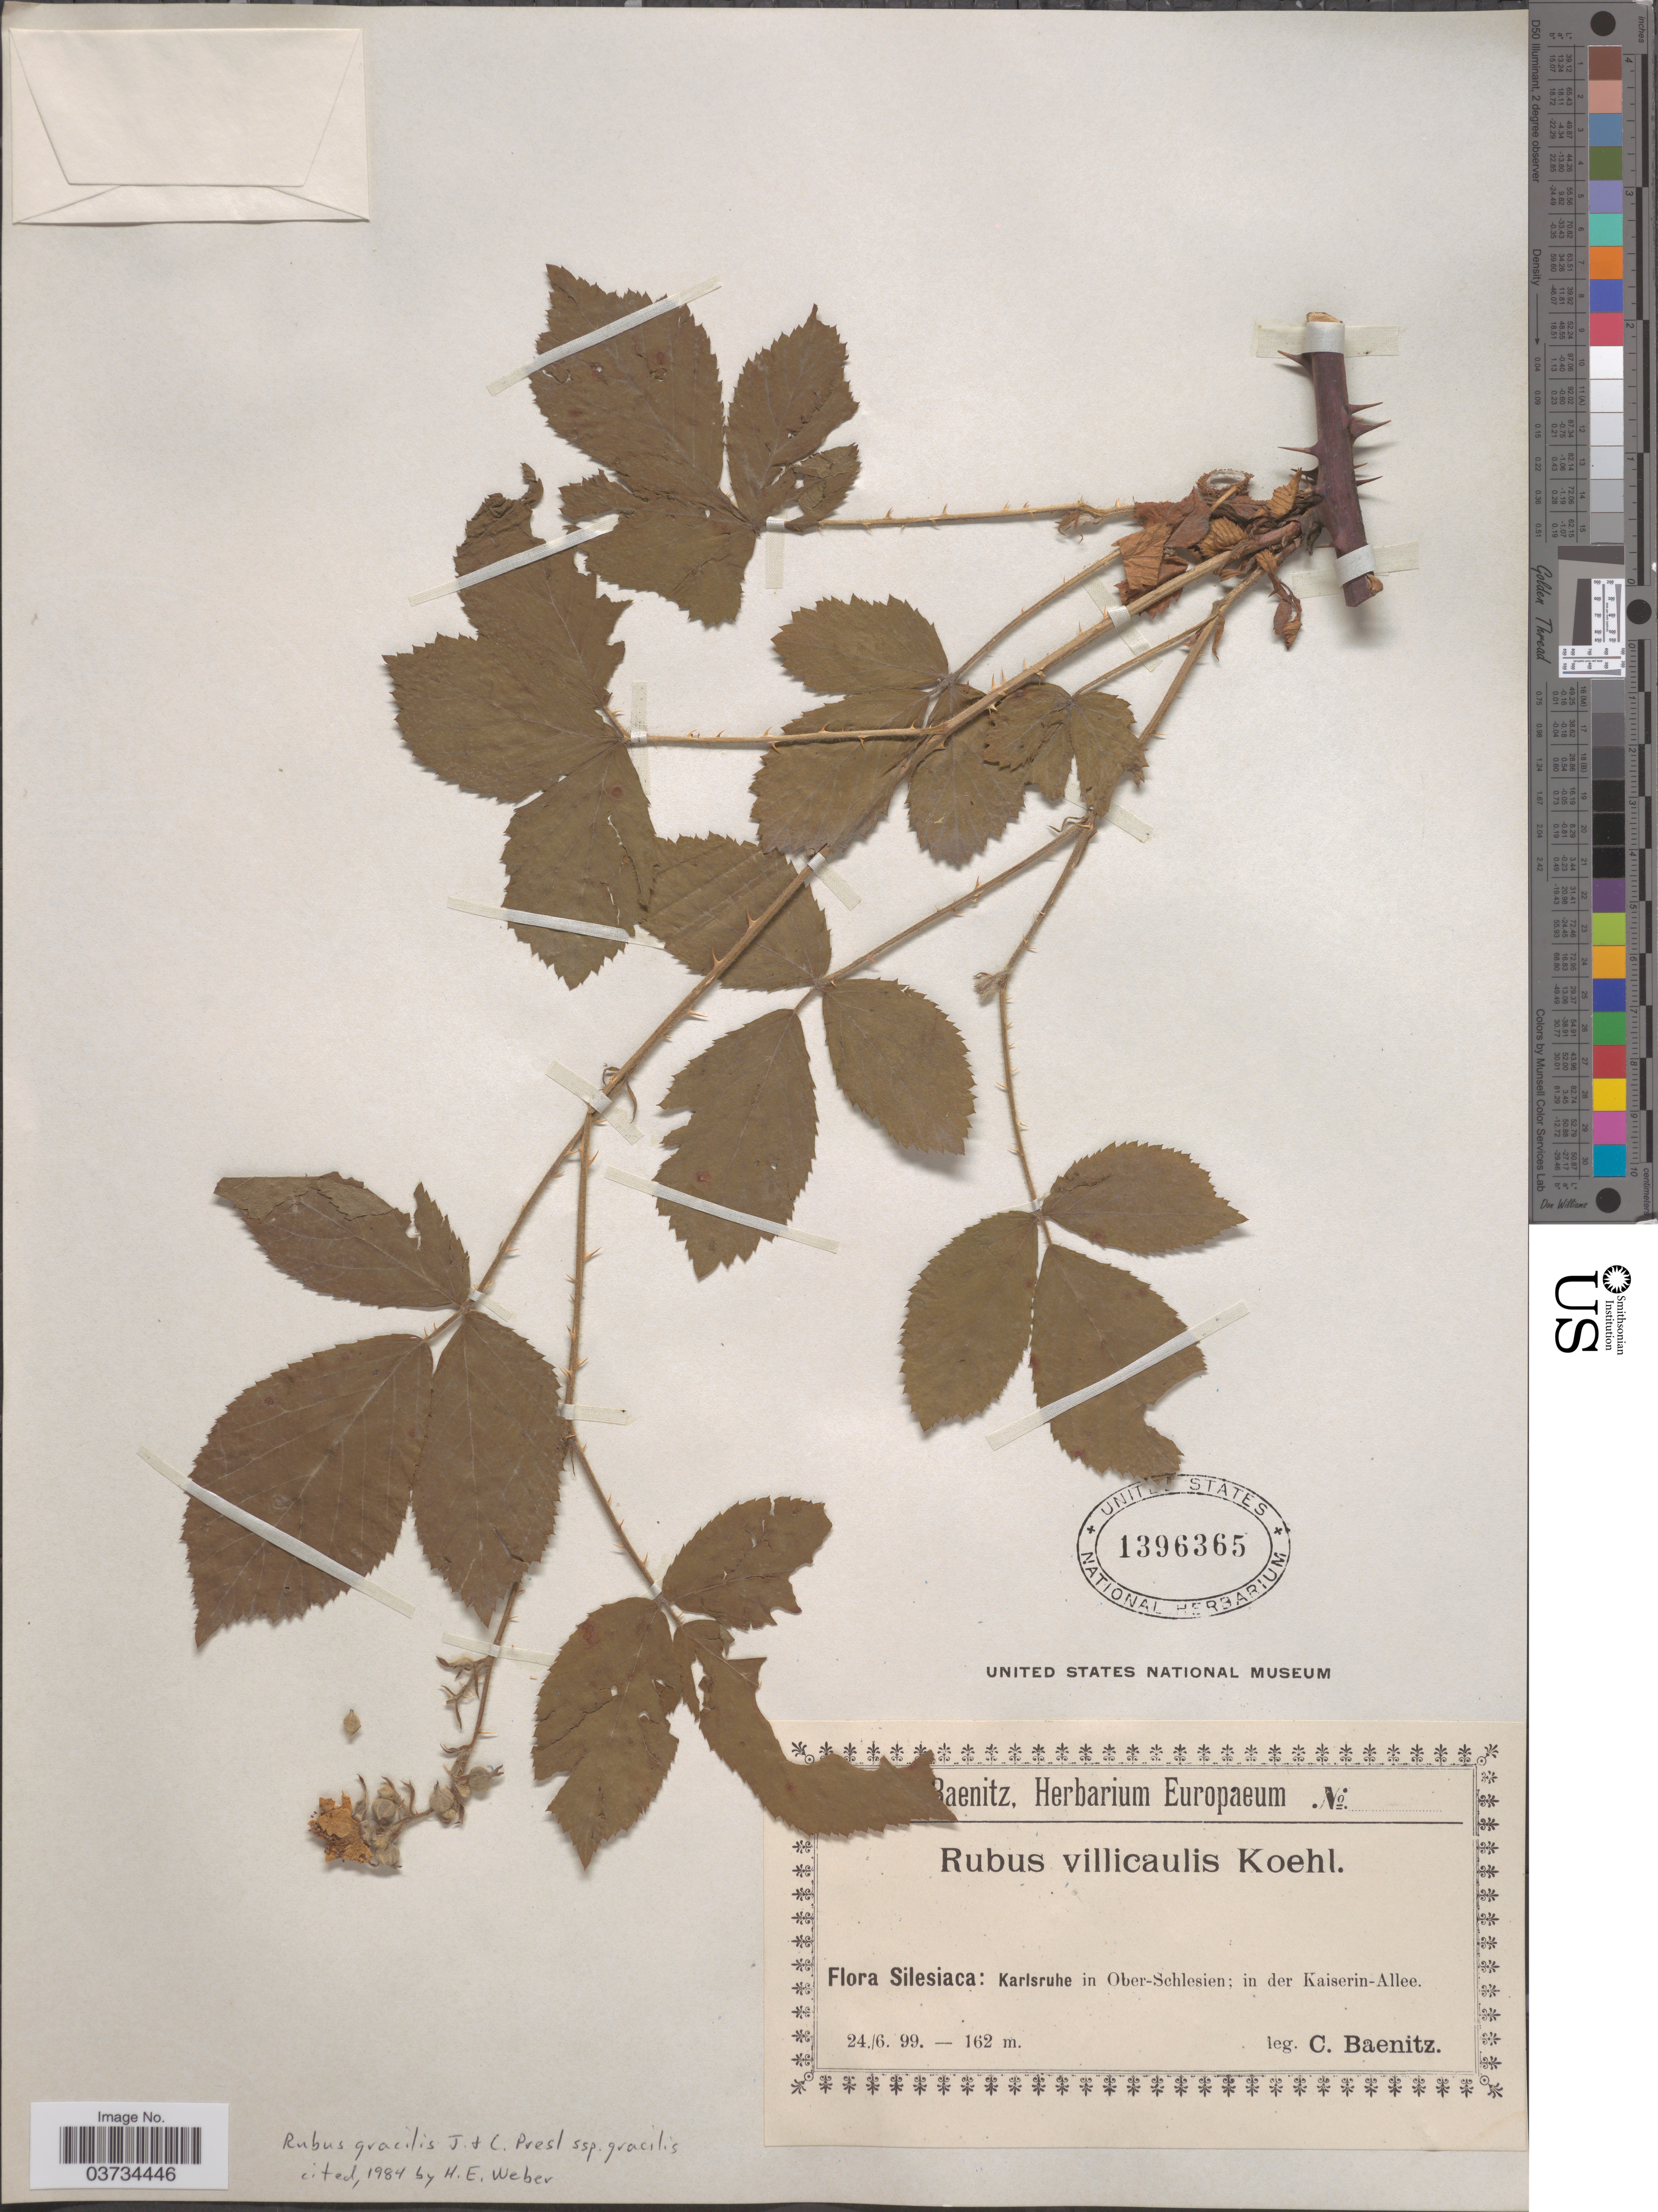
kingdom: Plantae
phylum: Tracheophyta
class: Magnoliopsida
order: Rosales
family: Rosaceae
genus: Rubus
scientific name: Rubus gracilis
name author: Roxb.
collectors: C. G. Baenitz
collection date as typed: Transcribed d/m/y: 24/6/99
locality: Silesiaca: Karlsruhe in Ober-Schlesien; in der Kaiserin-Allee.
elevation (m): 162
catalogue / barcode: US 1396365